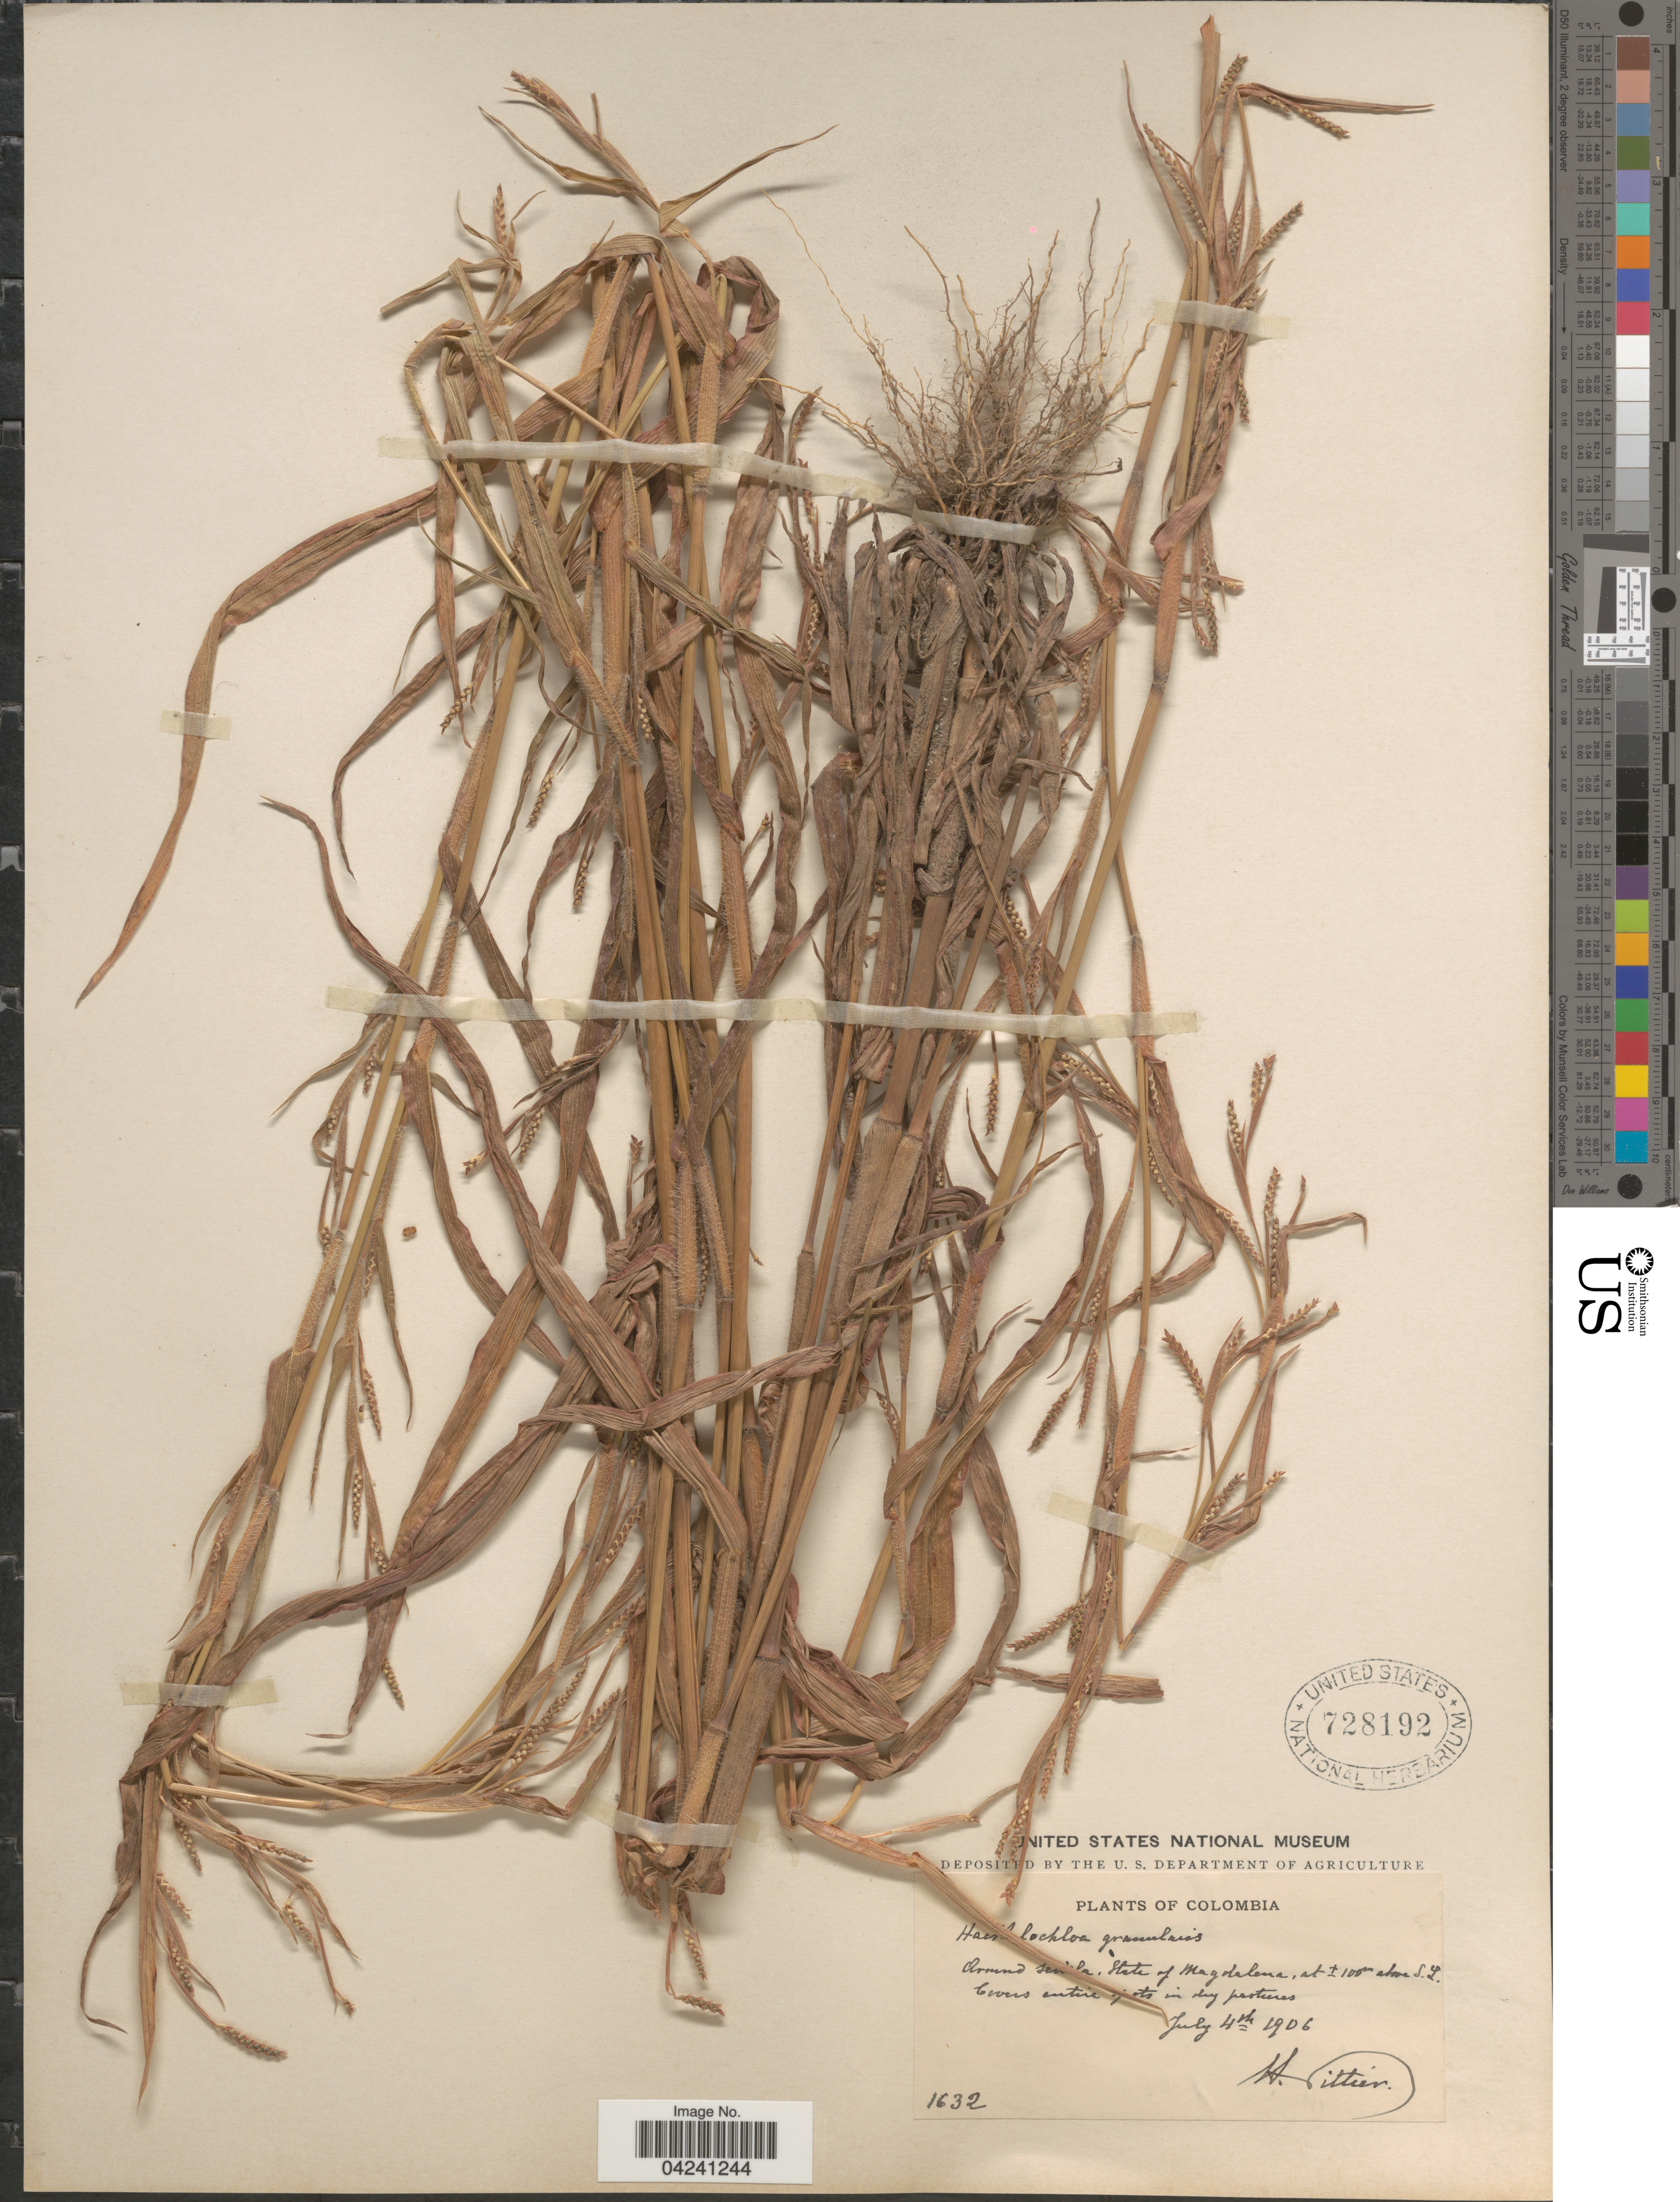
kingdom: Plantae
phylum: Tracheophyta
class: Liliopsida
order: Poales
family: Poaceae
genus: Hackelochloa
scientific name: Hackelochloa granularis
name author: (L.) Kuntze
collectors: H. F. Pittier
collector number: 1632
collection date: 1906-07-04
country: Colombia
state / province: Magdalena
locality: Around Sevilla, above S.L.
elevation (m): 100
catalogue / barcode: US 728192